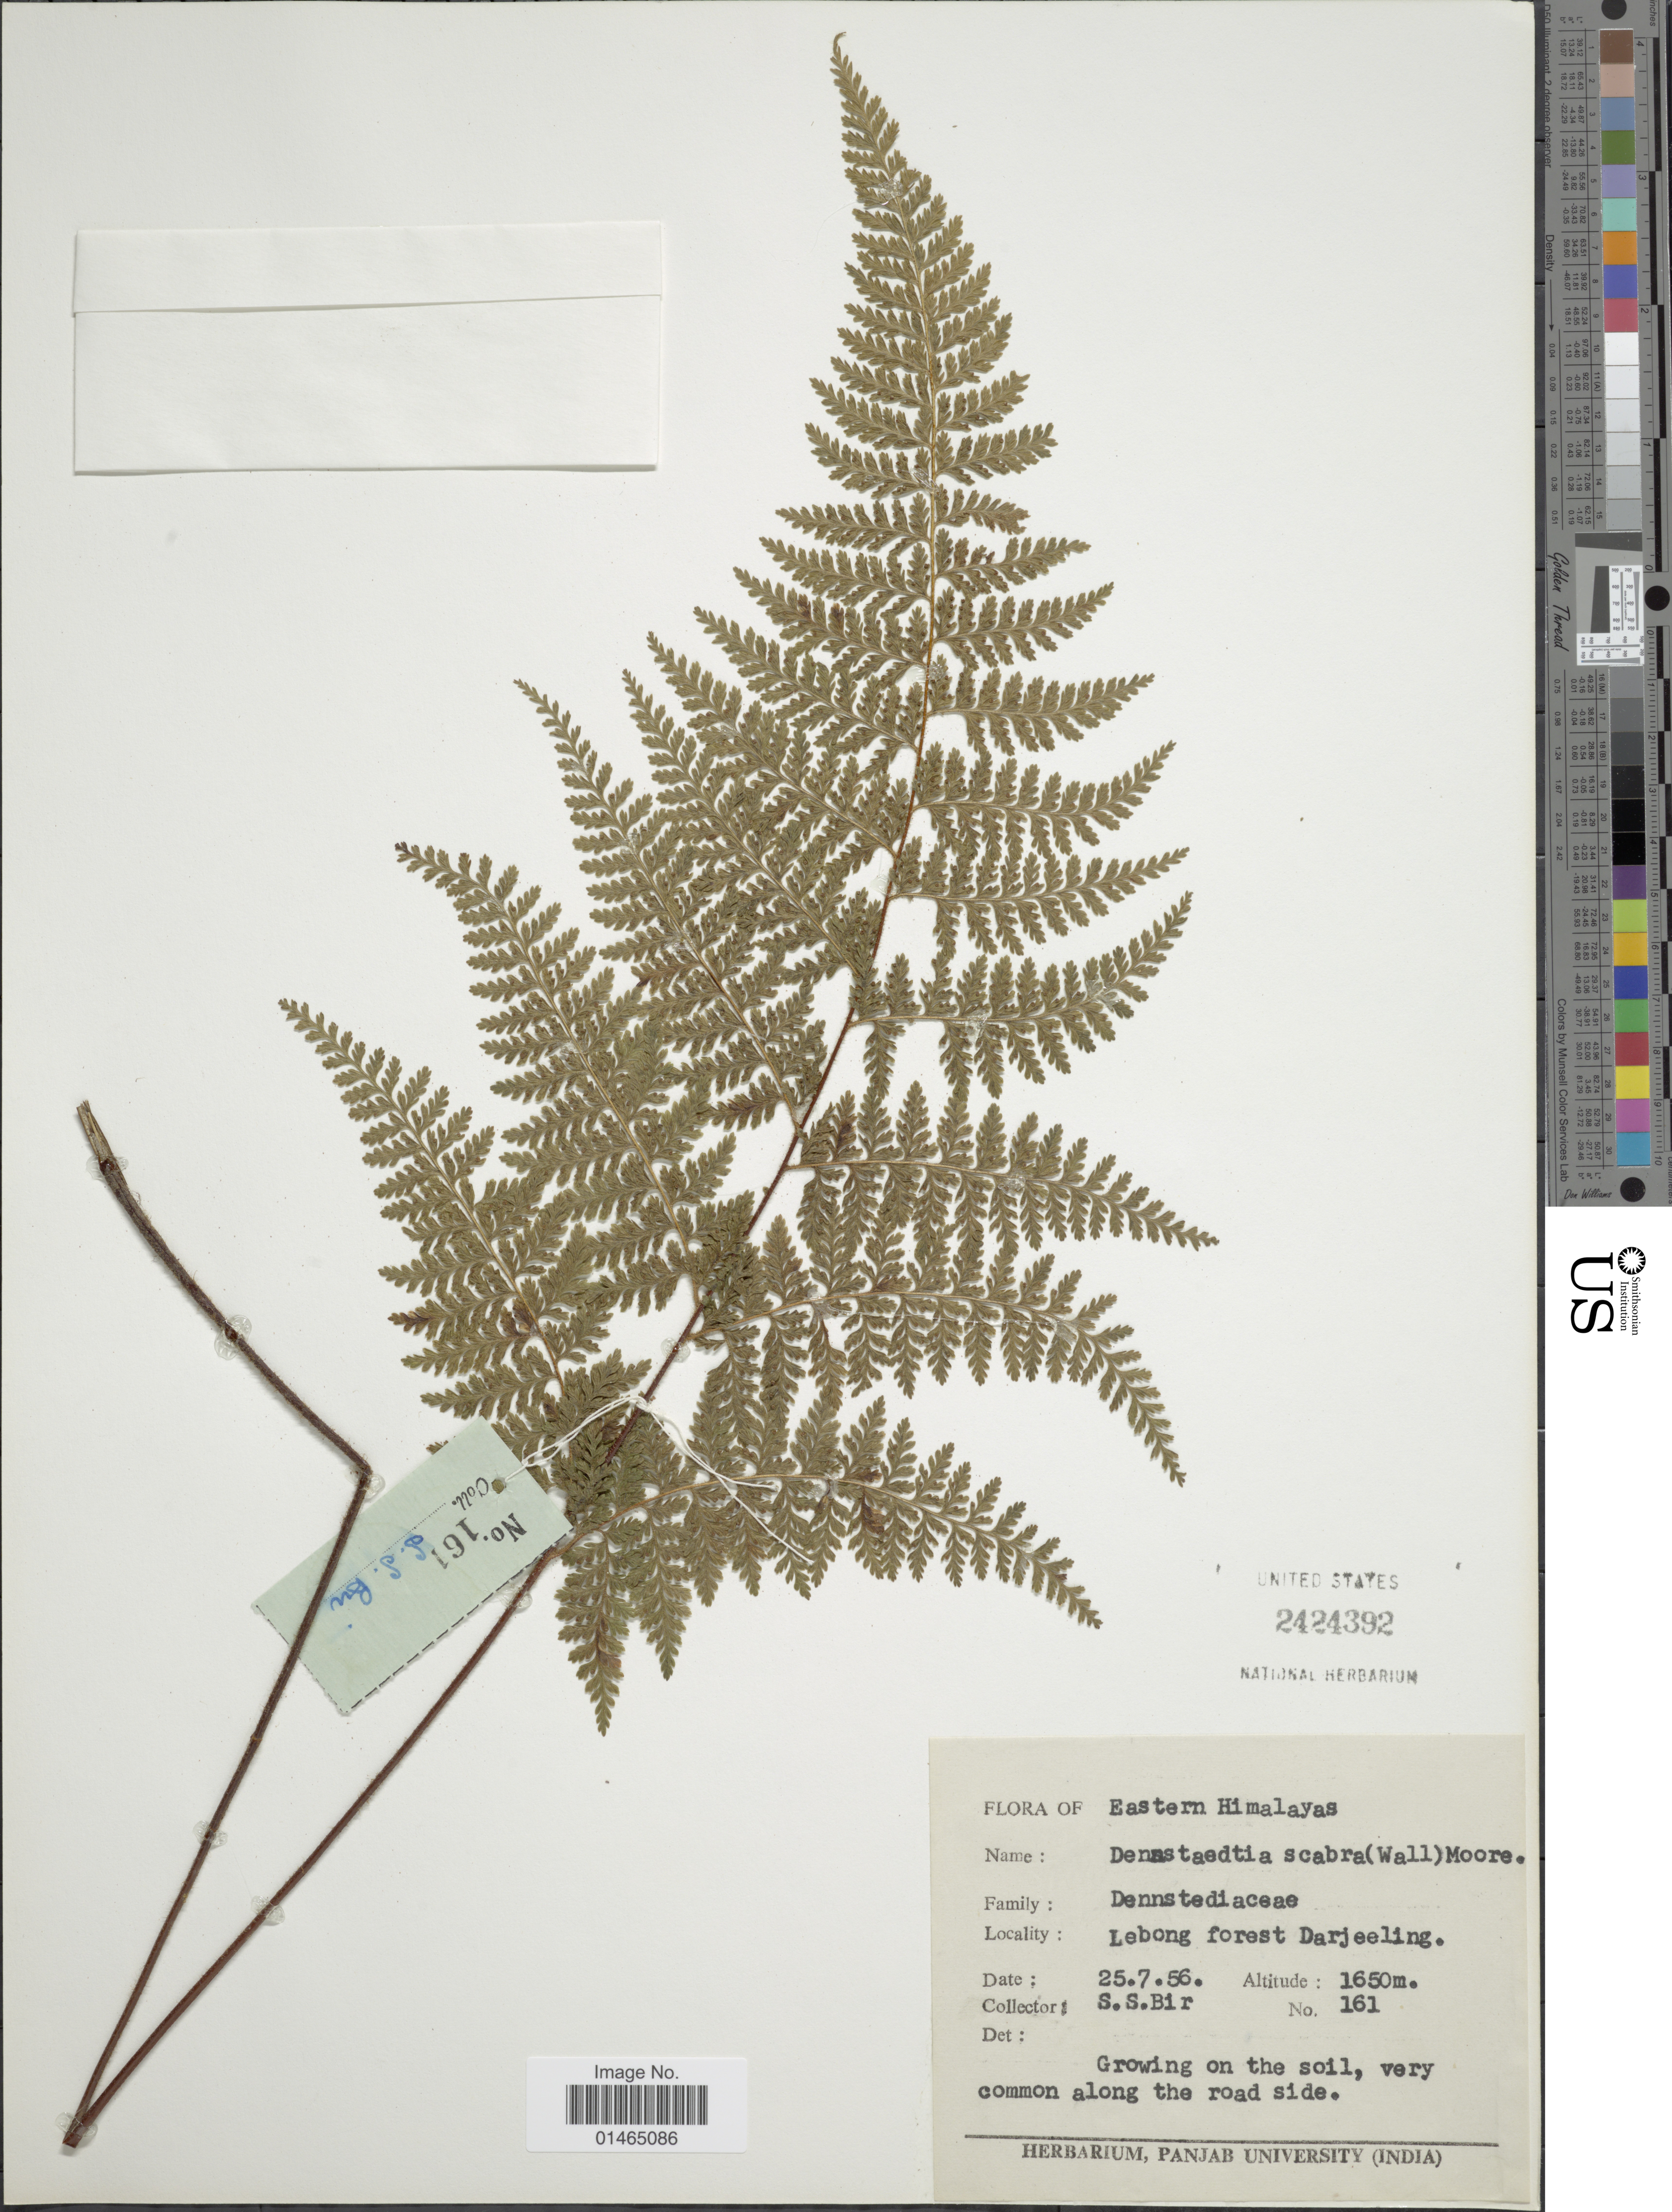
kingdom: Plantae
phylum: Tracheophyta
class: Polypodiopsida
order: Polypodiales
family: Dennstaedtiaceae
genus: Dennstaedtia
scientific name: Dennstaedtia scabra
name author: (Wall. ex Hook.) T. Moore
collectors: S. S. Bir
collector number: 161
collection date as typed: Transcribed d/m/y: 25/7/56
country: India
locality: Eastern Himalayas. Lebong forest Darjeeling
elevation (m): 1650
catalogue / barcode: US 2424392